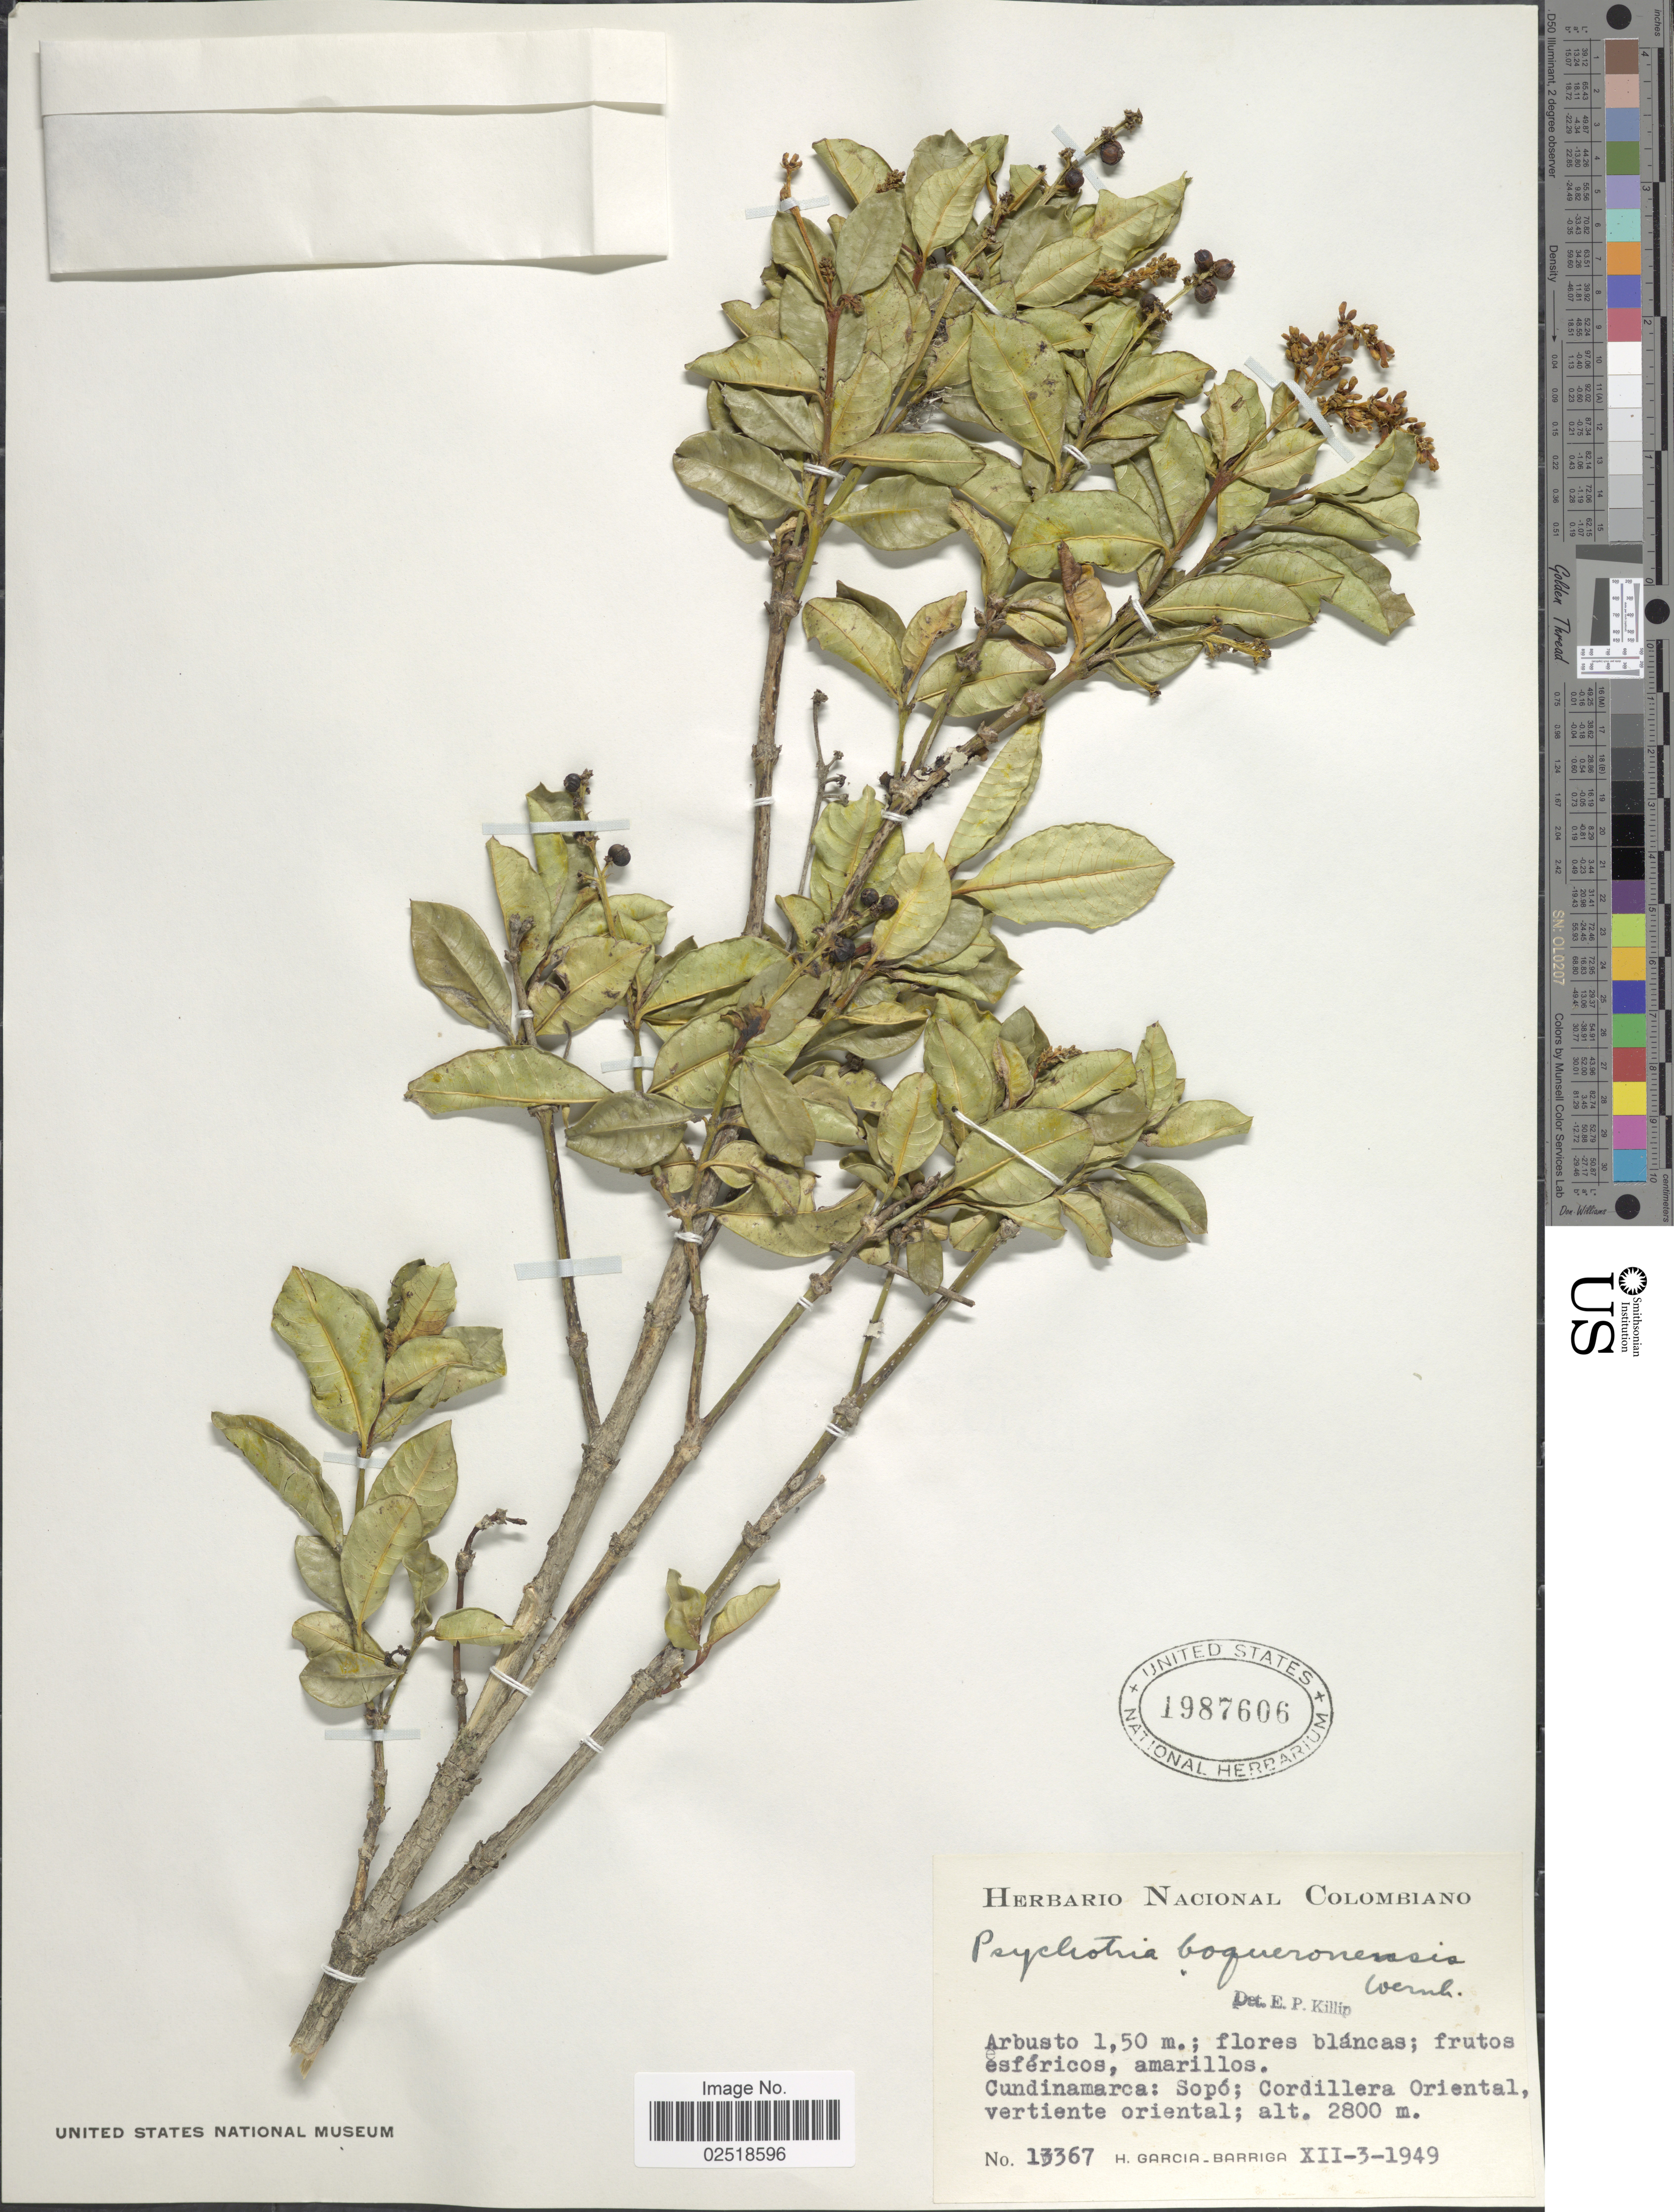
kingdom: Plantae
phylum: Tracheophyta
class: Magnoliopsida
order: Gentianales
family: Rubiaceae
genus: Psychotria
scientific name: Psychotria boqueronensis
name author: Wernham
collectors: H. García Barriga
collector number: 13367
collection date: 1949-12-03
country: Colombia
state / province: Cundinamarca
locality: Sopó; Cordillera Oriental, vertiente oriental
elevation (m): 2800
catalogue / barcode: US 1987606